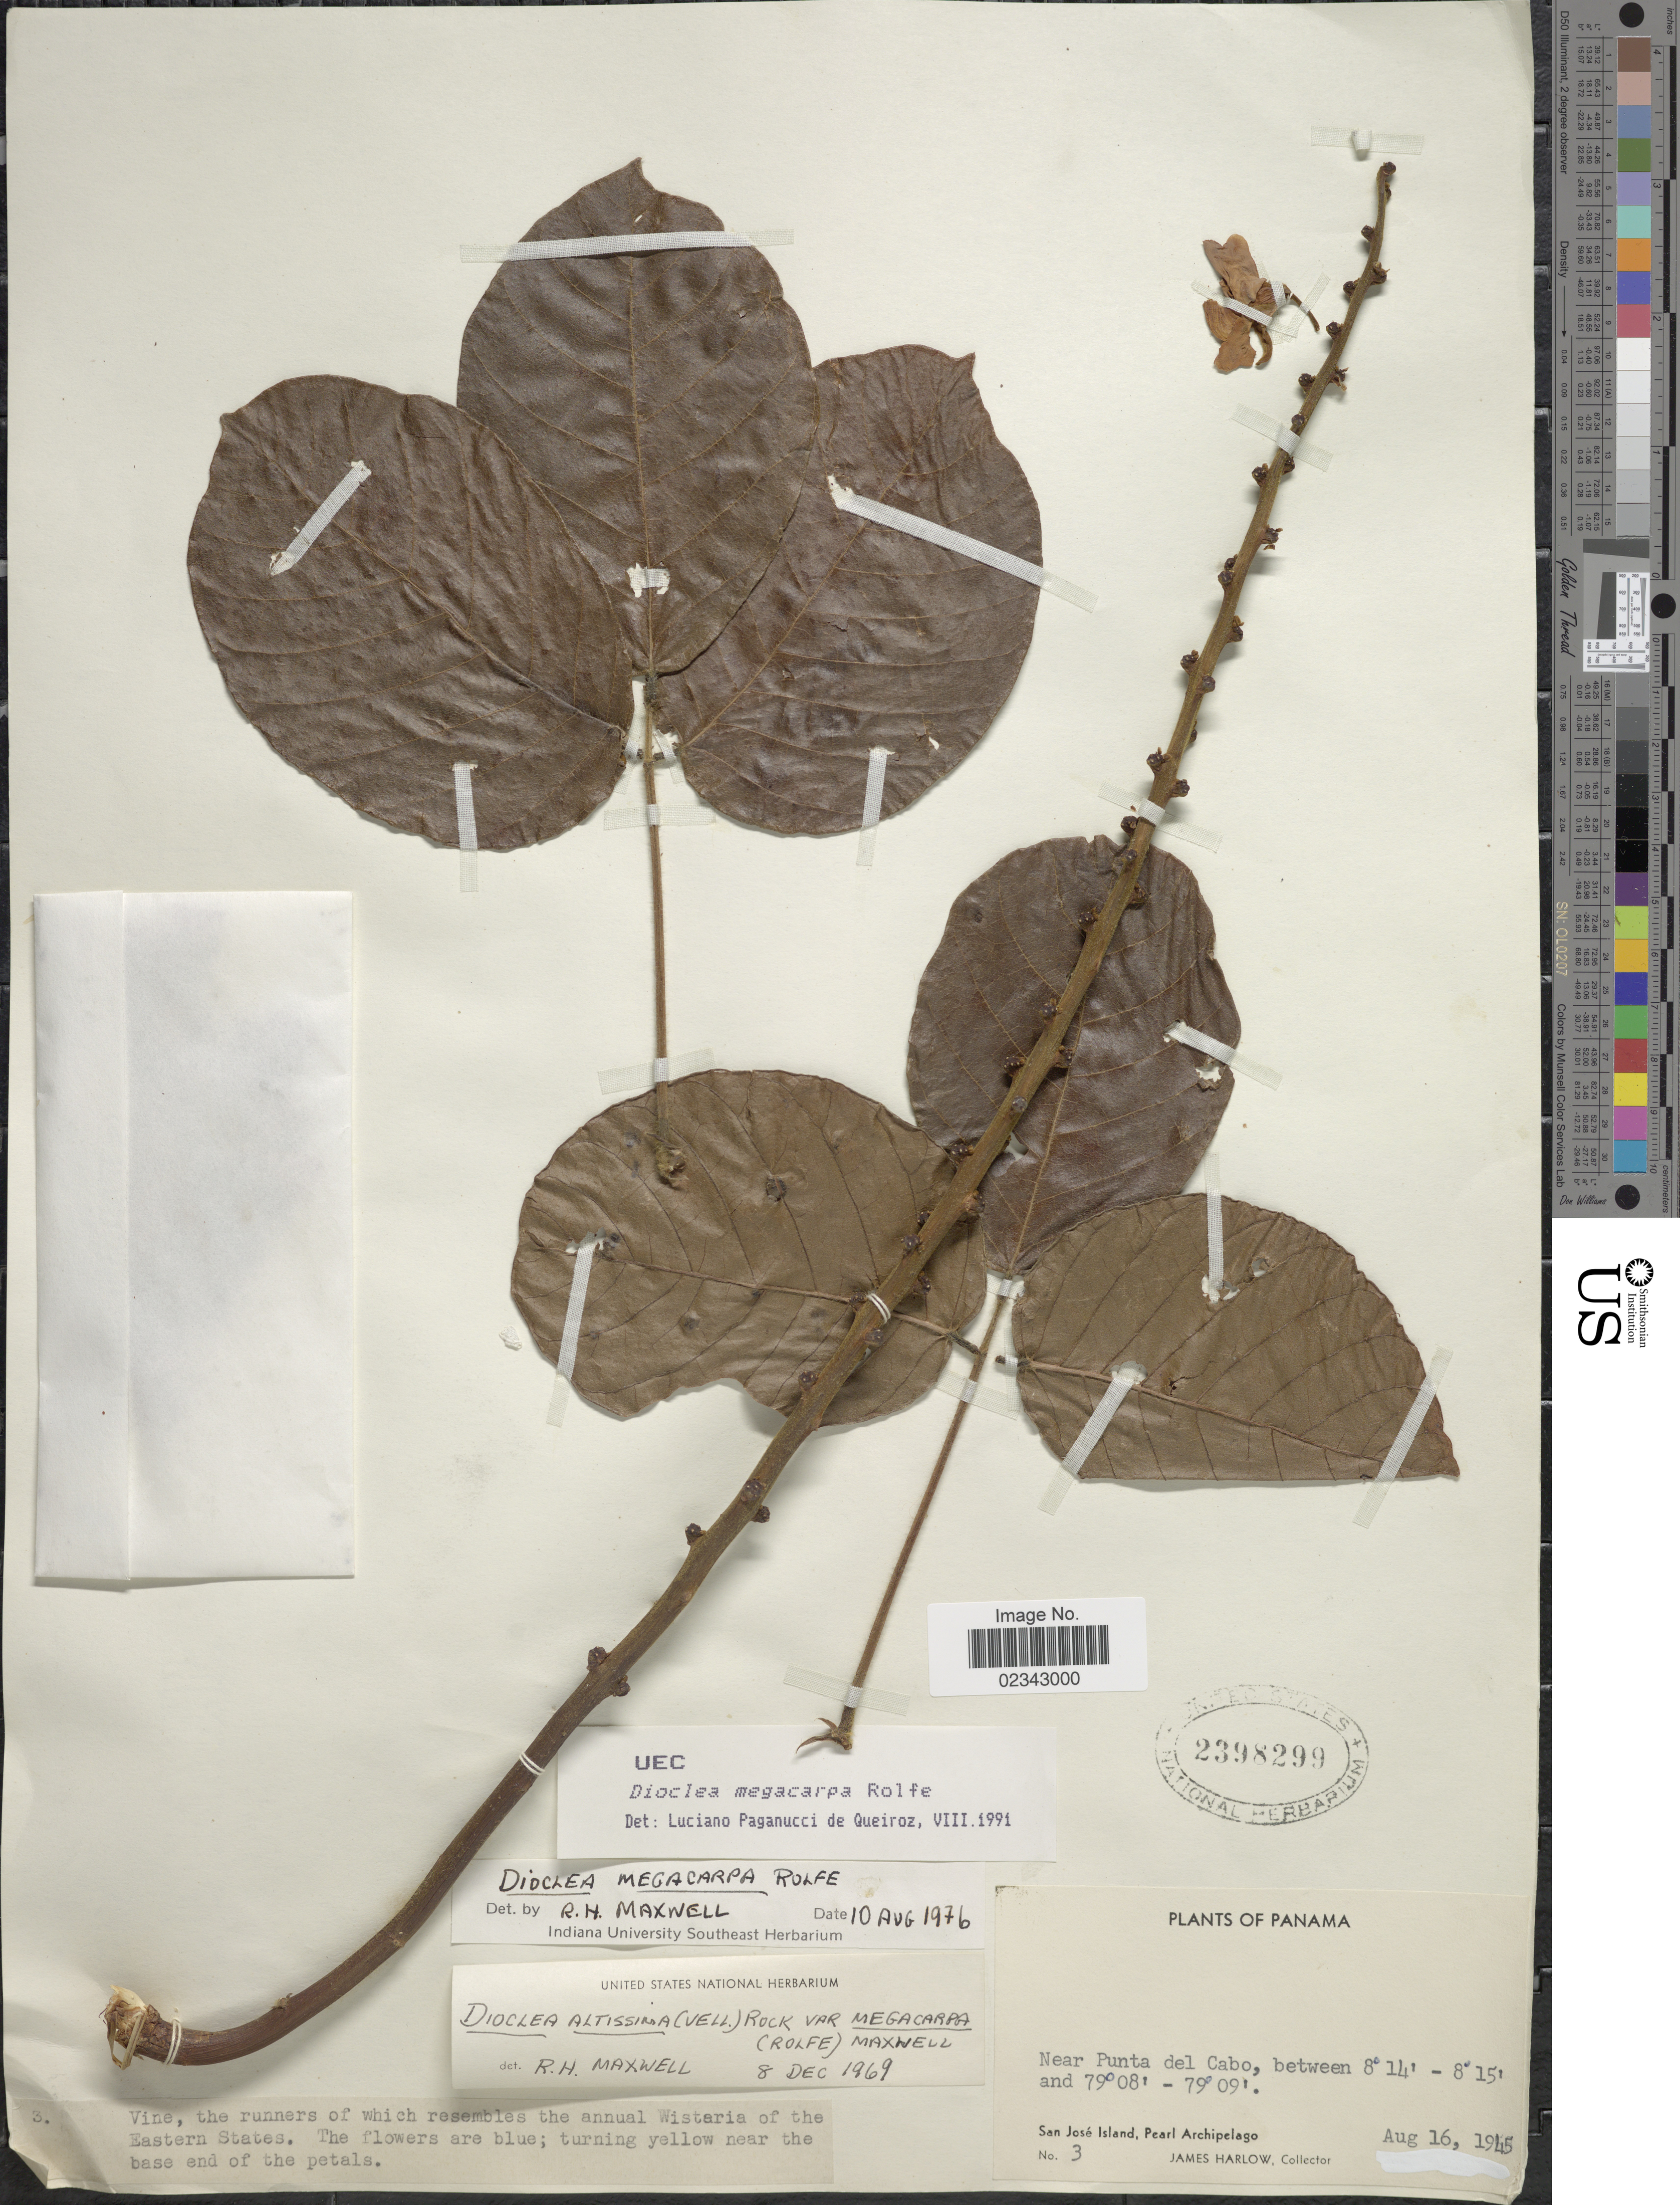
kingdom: Plantae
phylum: Tracheophyta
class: Magnoliopsida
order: Fabales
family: Fabaceae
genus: Macropsychanthus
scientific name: Macropsychanthus megacarpus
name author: (Rolfe) L.P. Queiroz & Snak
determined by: Strong, Mark T., (BOT), Smithsonian Institution - National Museum of Natural History (UNITED STATES)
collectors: J. Harlow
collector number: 3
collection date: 1945-08-16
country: Panama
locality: Near Punta del Cabo, San José Island, Pearl Archipelago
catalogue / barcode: US 2398299